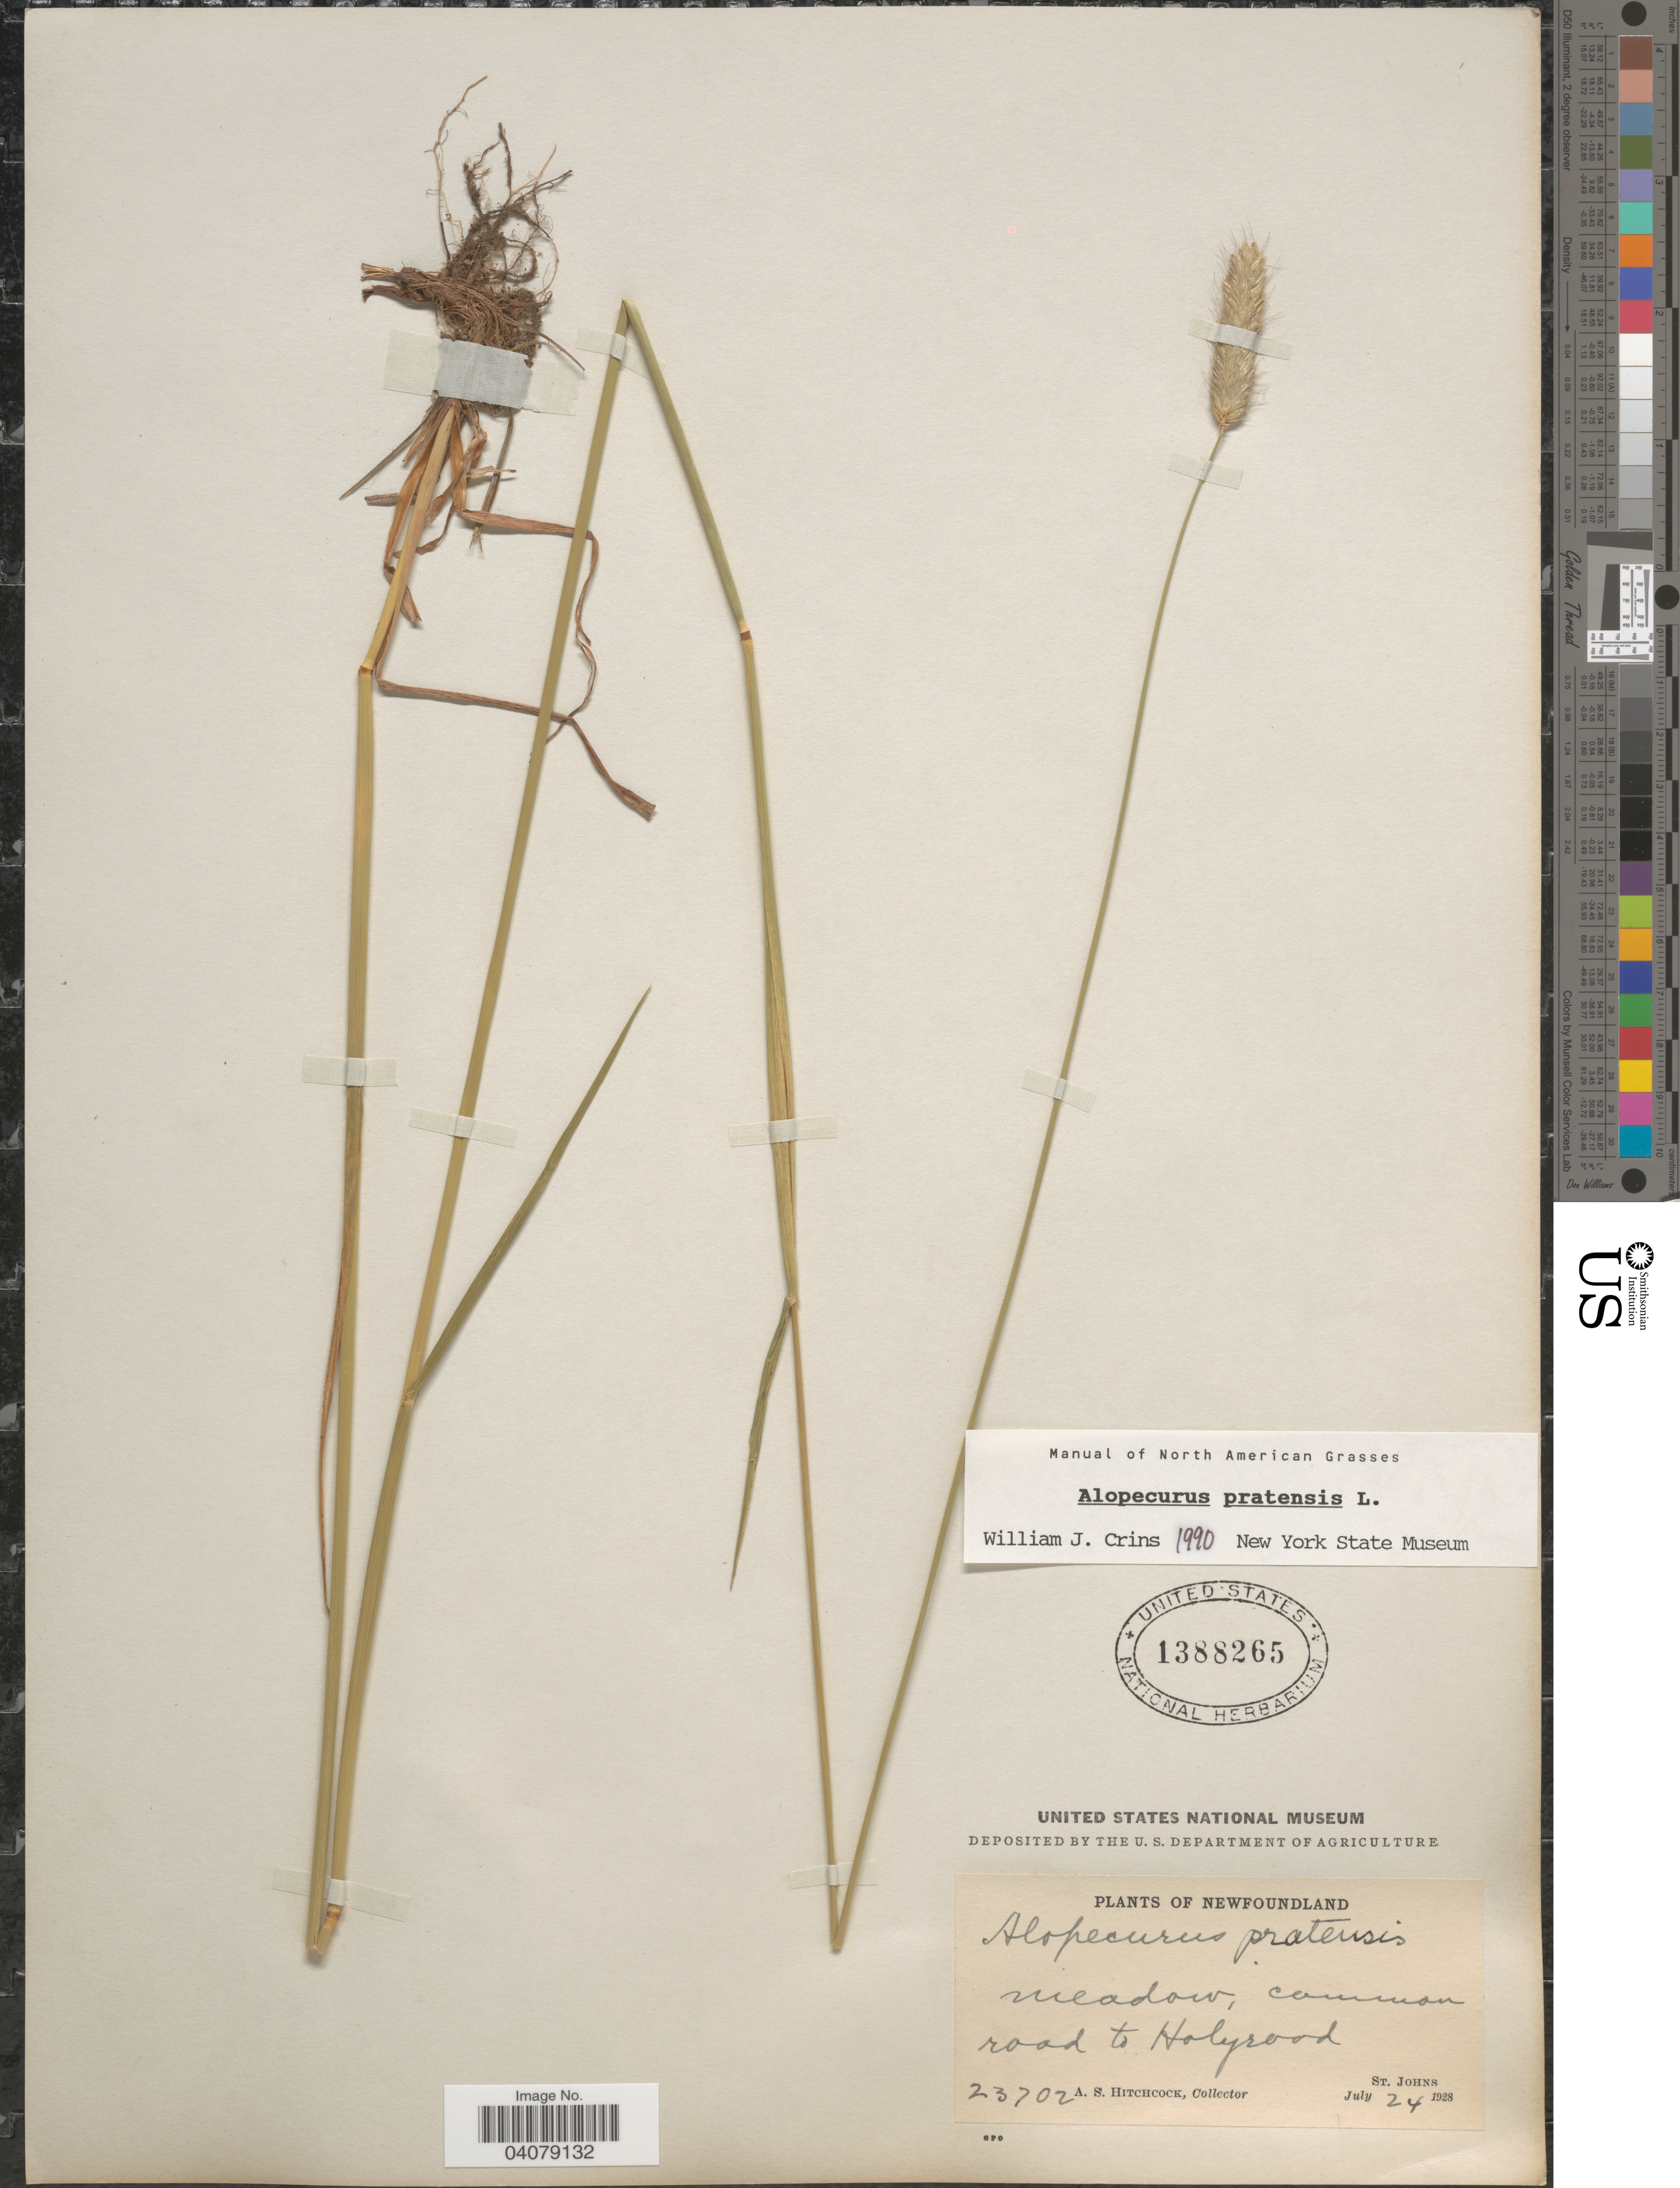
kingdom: Plantae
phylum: Tracheophyta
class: Liliopsida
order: Poales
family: Poaceae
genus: Alopecurus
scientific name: Alopecurus pratensis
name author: L.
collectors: A. S. Hitchcock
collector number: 23702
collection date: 1928-07-24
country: Canada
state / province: Newfoundland and Labrador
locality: Meadow, common road to Holyroad. St. Johns.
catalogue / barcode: US 1388265